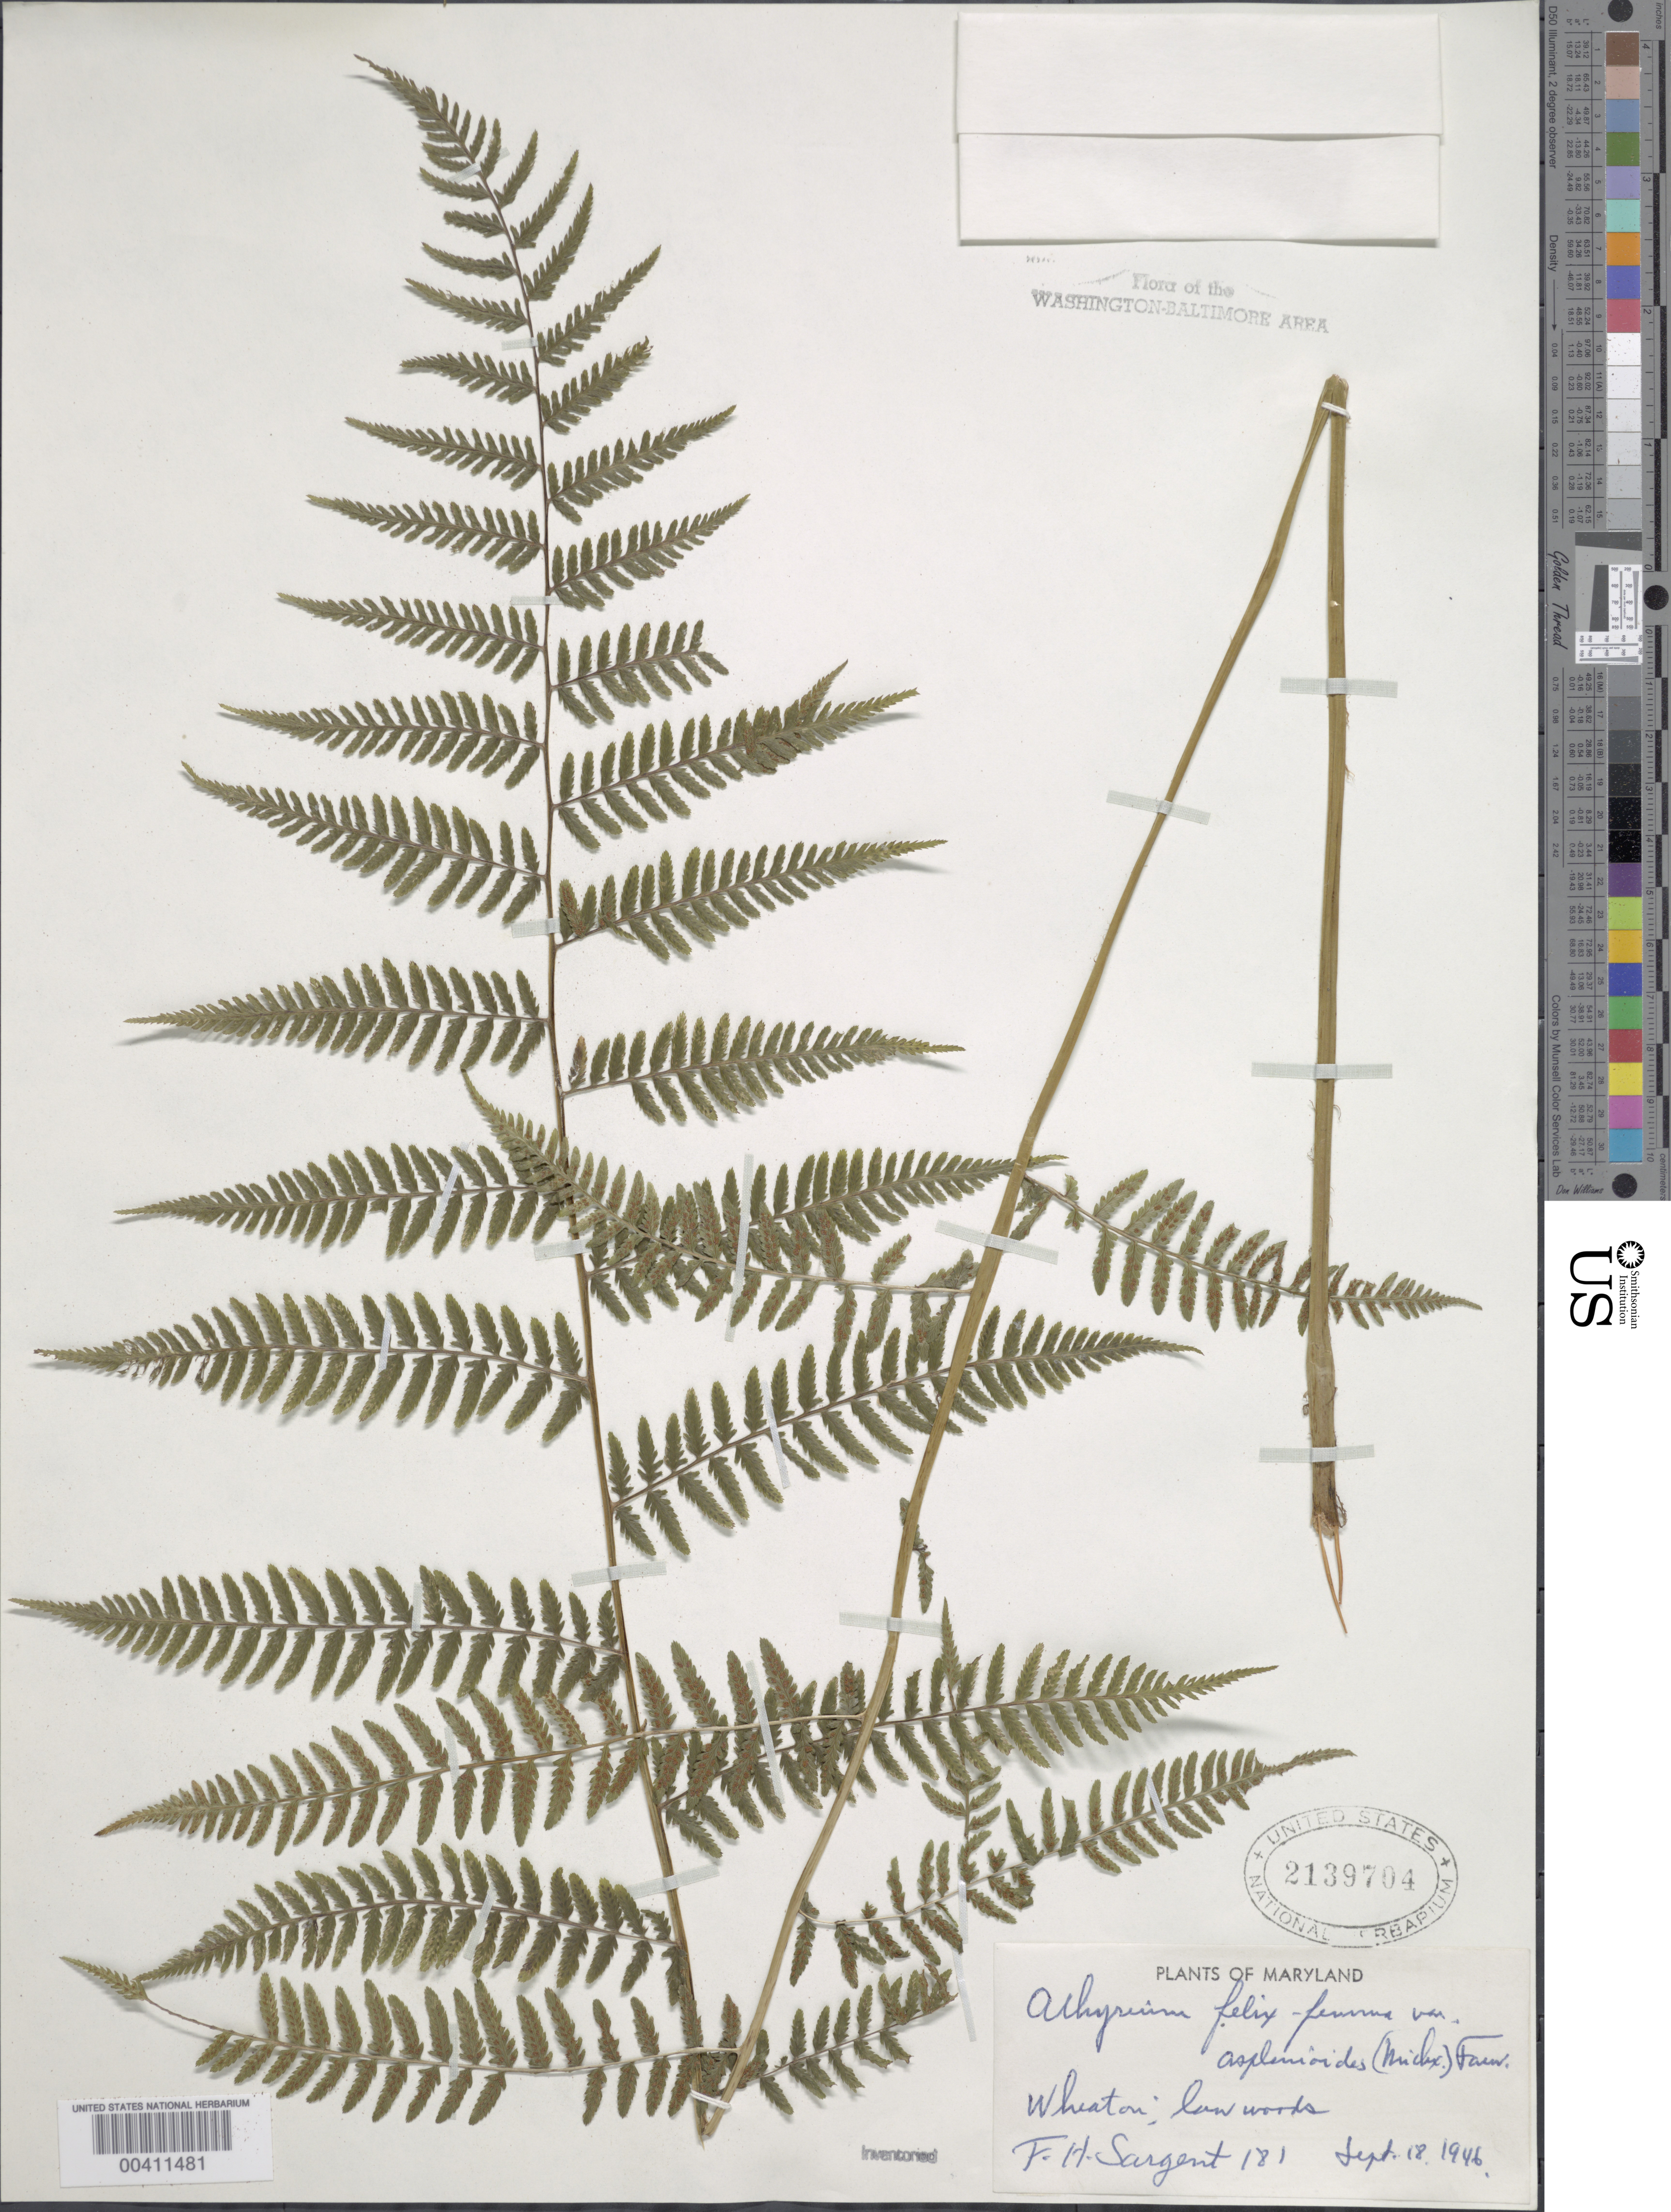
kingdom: Plantae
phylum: Tracheophyta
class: Polypodiopsida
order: Polypodiales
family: Athyriaceae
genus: Athyrium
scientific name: Athyrium filix-femina var. asplenioides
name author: (Michx.) Farw.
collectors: F. H. Sargent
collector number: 181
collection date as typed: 18 Sep 1946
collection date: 1946-09-18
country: United States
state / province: Maryland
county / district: Montgomery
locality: Wheaton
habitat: Low woods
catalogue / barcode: US 2139704